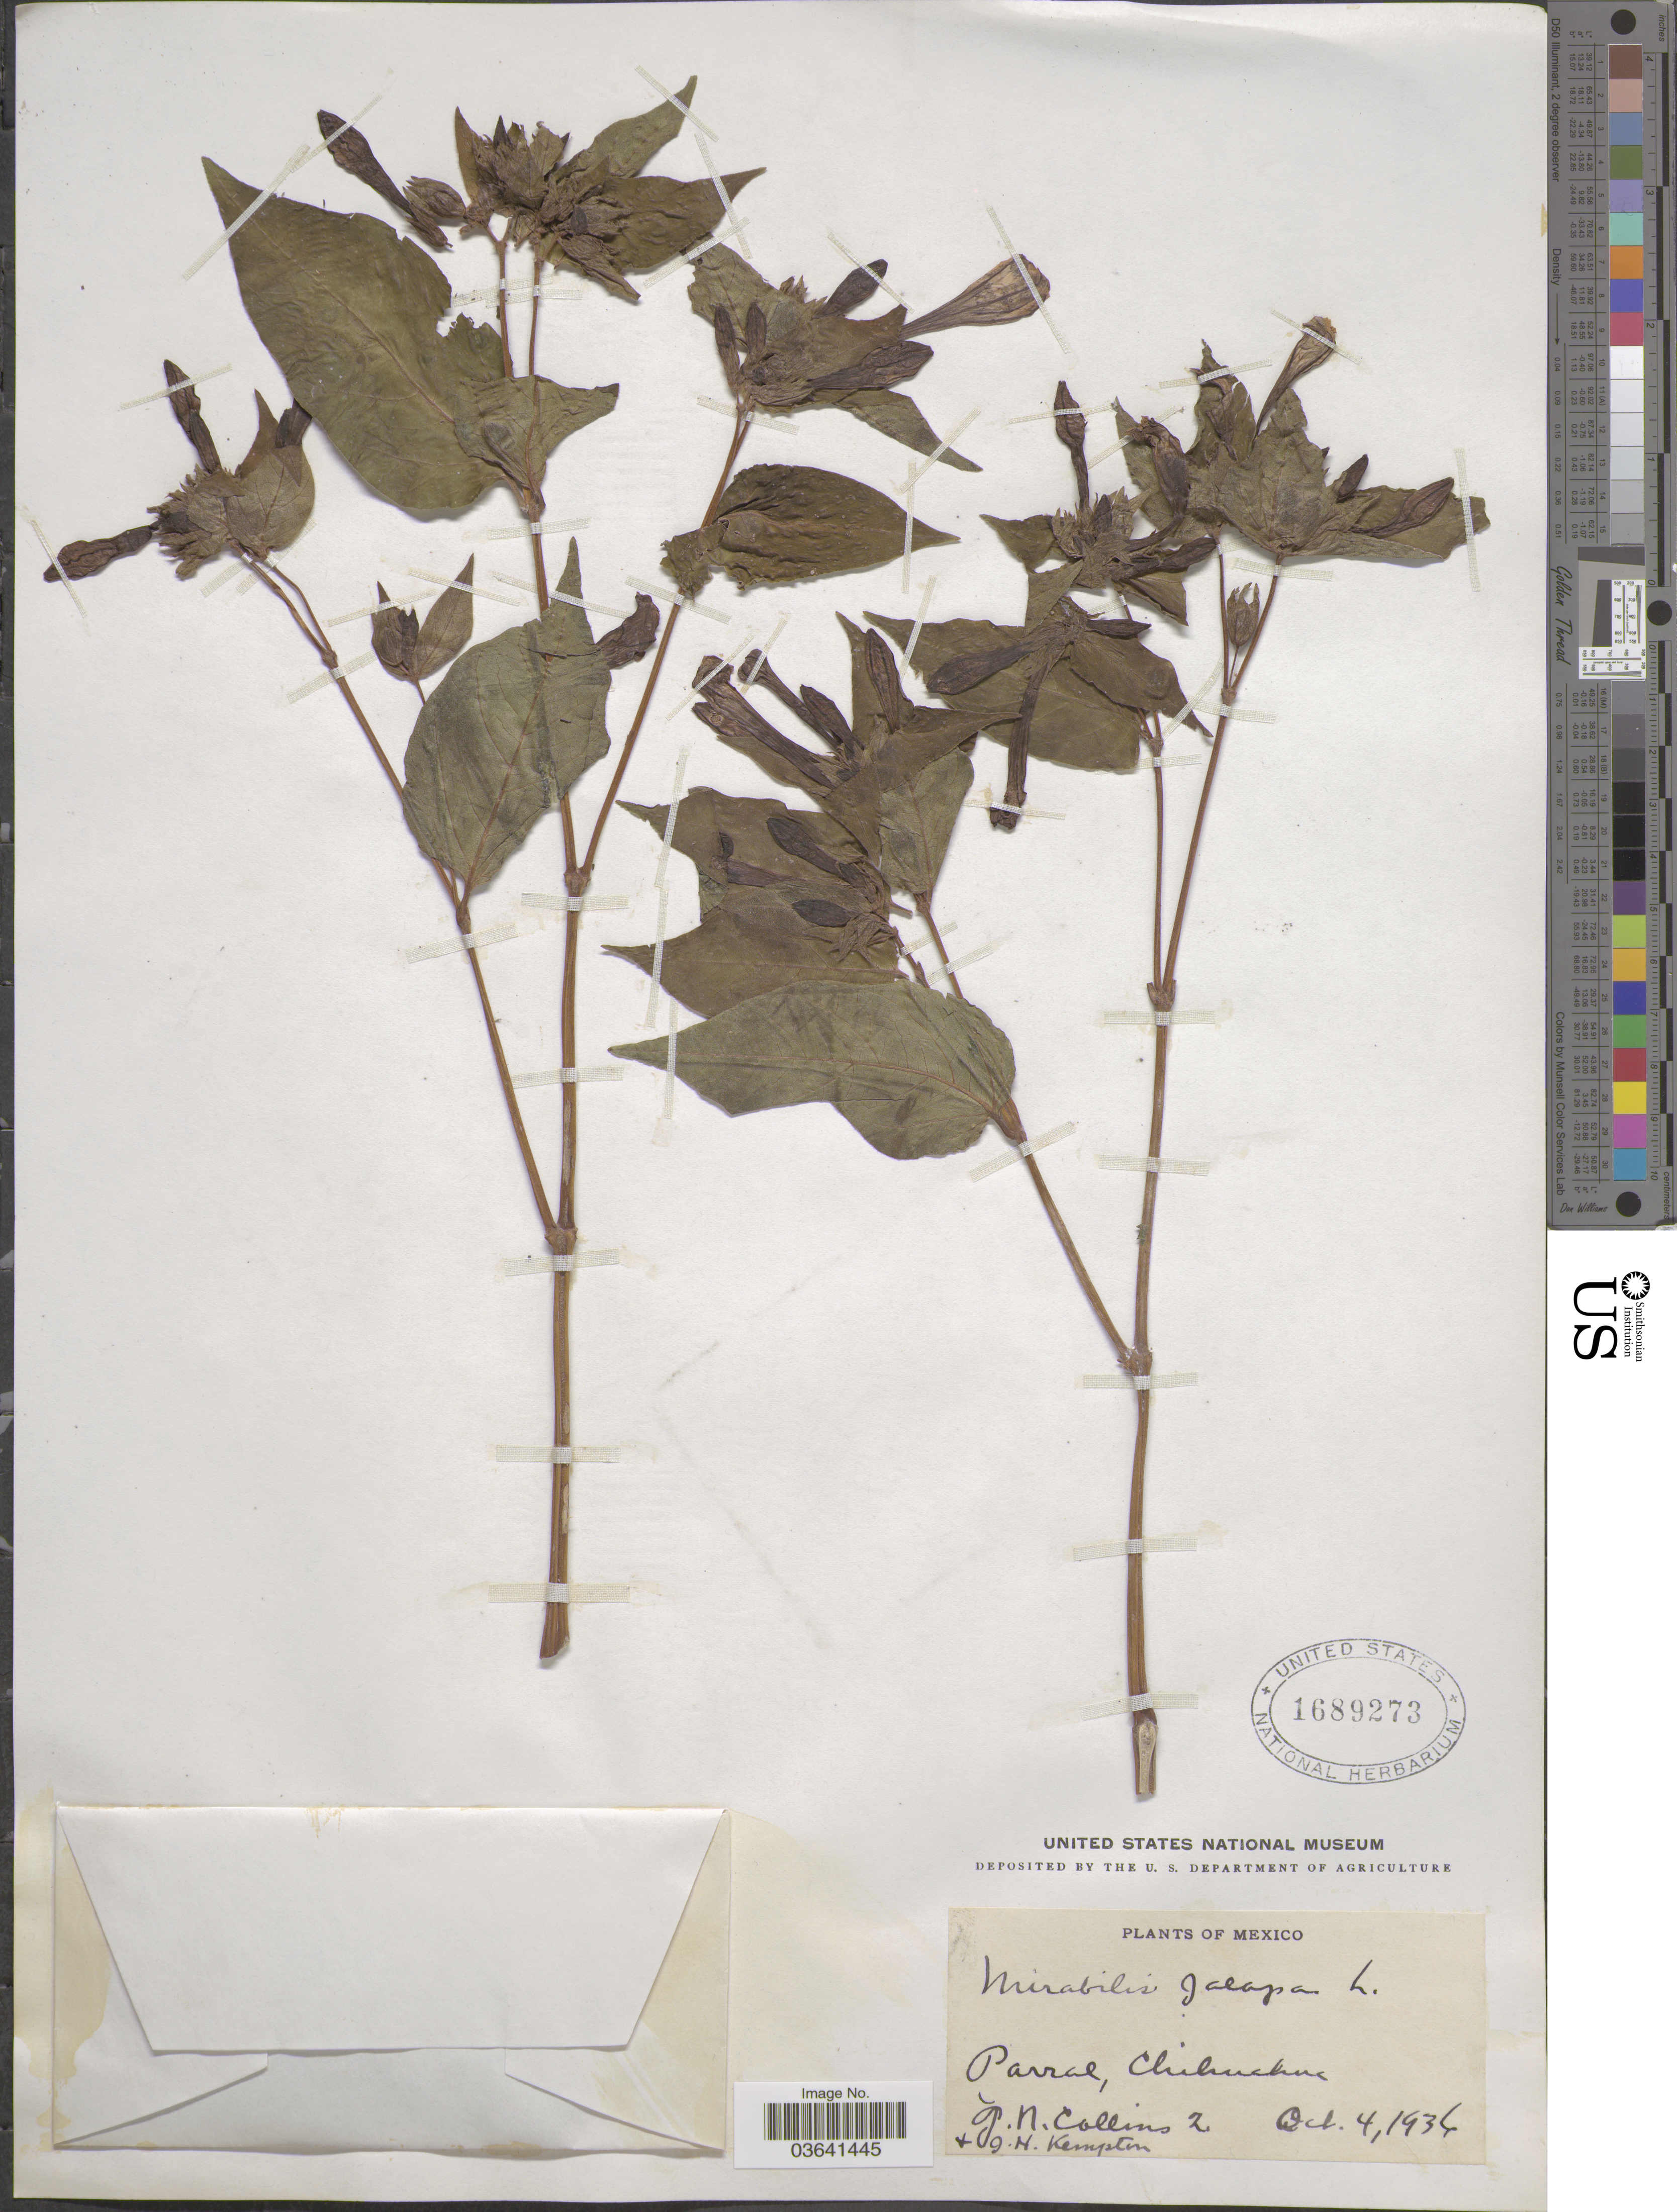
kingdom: Plantae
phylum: Tracheophyta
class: Magnoliopsida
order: Caryophyllales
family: Nyctaginaceae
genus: Mirabilis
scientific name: Mirabilis jalapa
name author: L.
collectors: G. Collins & J. H. Kempton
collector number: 2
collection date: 1936-10-04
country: Mexico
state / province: Chihuahua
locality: Parral.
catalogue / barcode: US 1689273